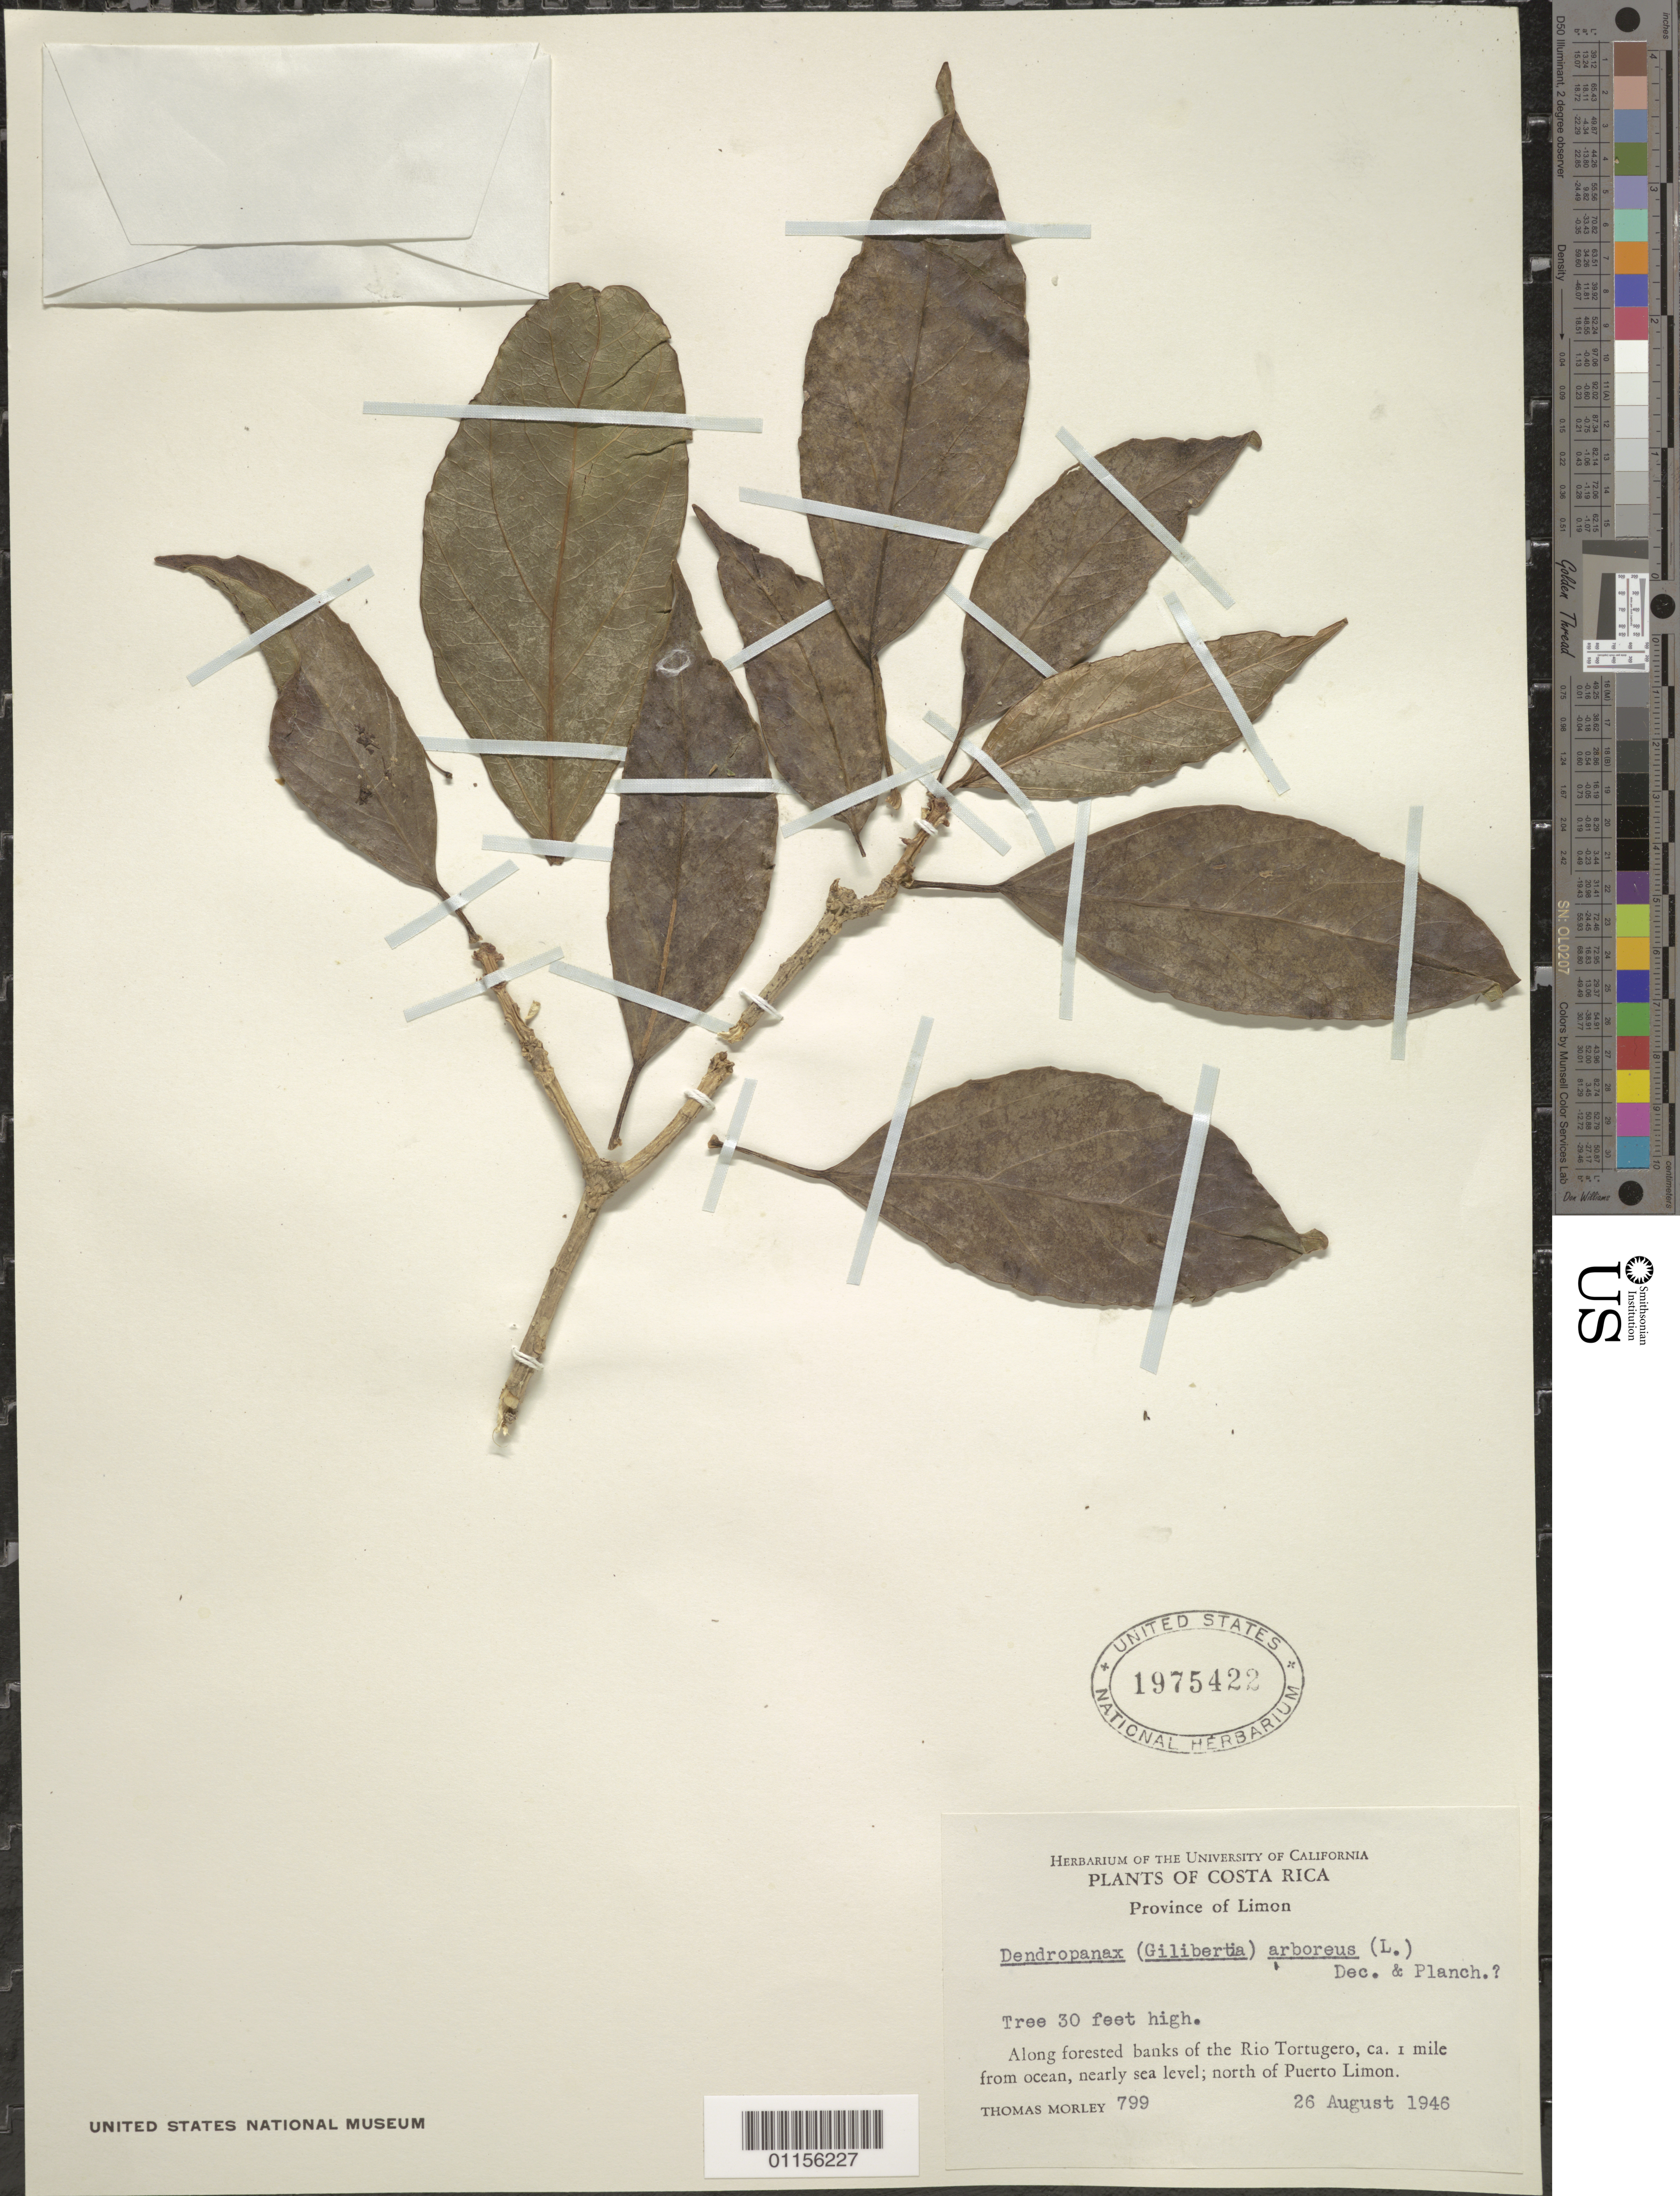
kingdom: Plantae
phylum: Tracheophyta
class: Magnoliopsida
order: Apiales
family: Araliaceae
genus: Dendropanax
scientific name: Dendropanax arboreus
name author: (L.) Decne. & Planch.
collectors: T. Morley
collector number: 799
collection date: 1946-08-26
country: Costa Rica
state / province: Limón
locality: Rio Tortugero, ca 1 mi from ocean, N of Puerto Limon.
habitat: Tree. Along forested banks.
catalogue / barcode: US 1975422